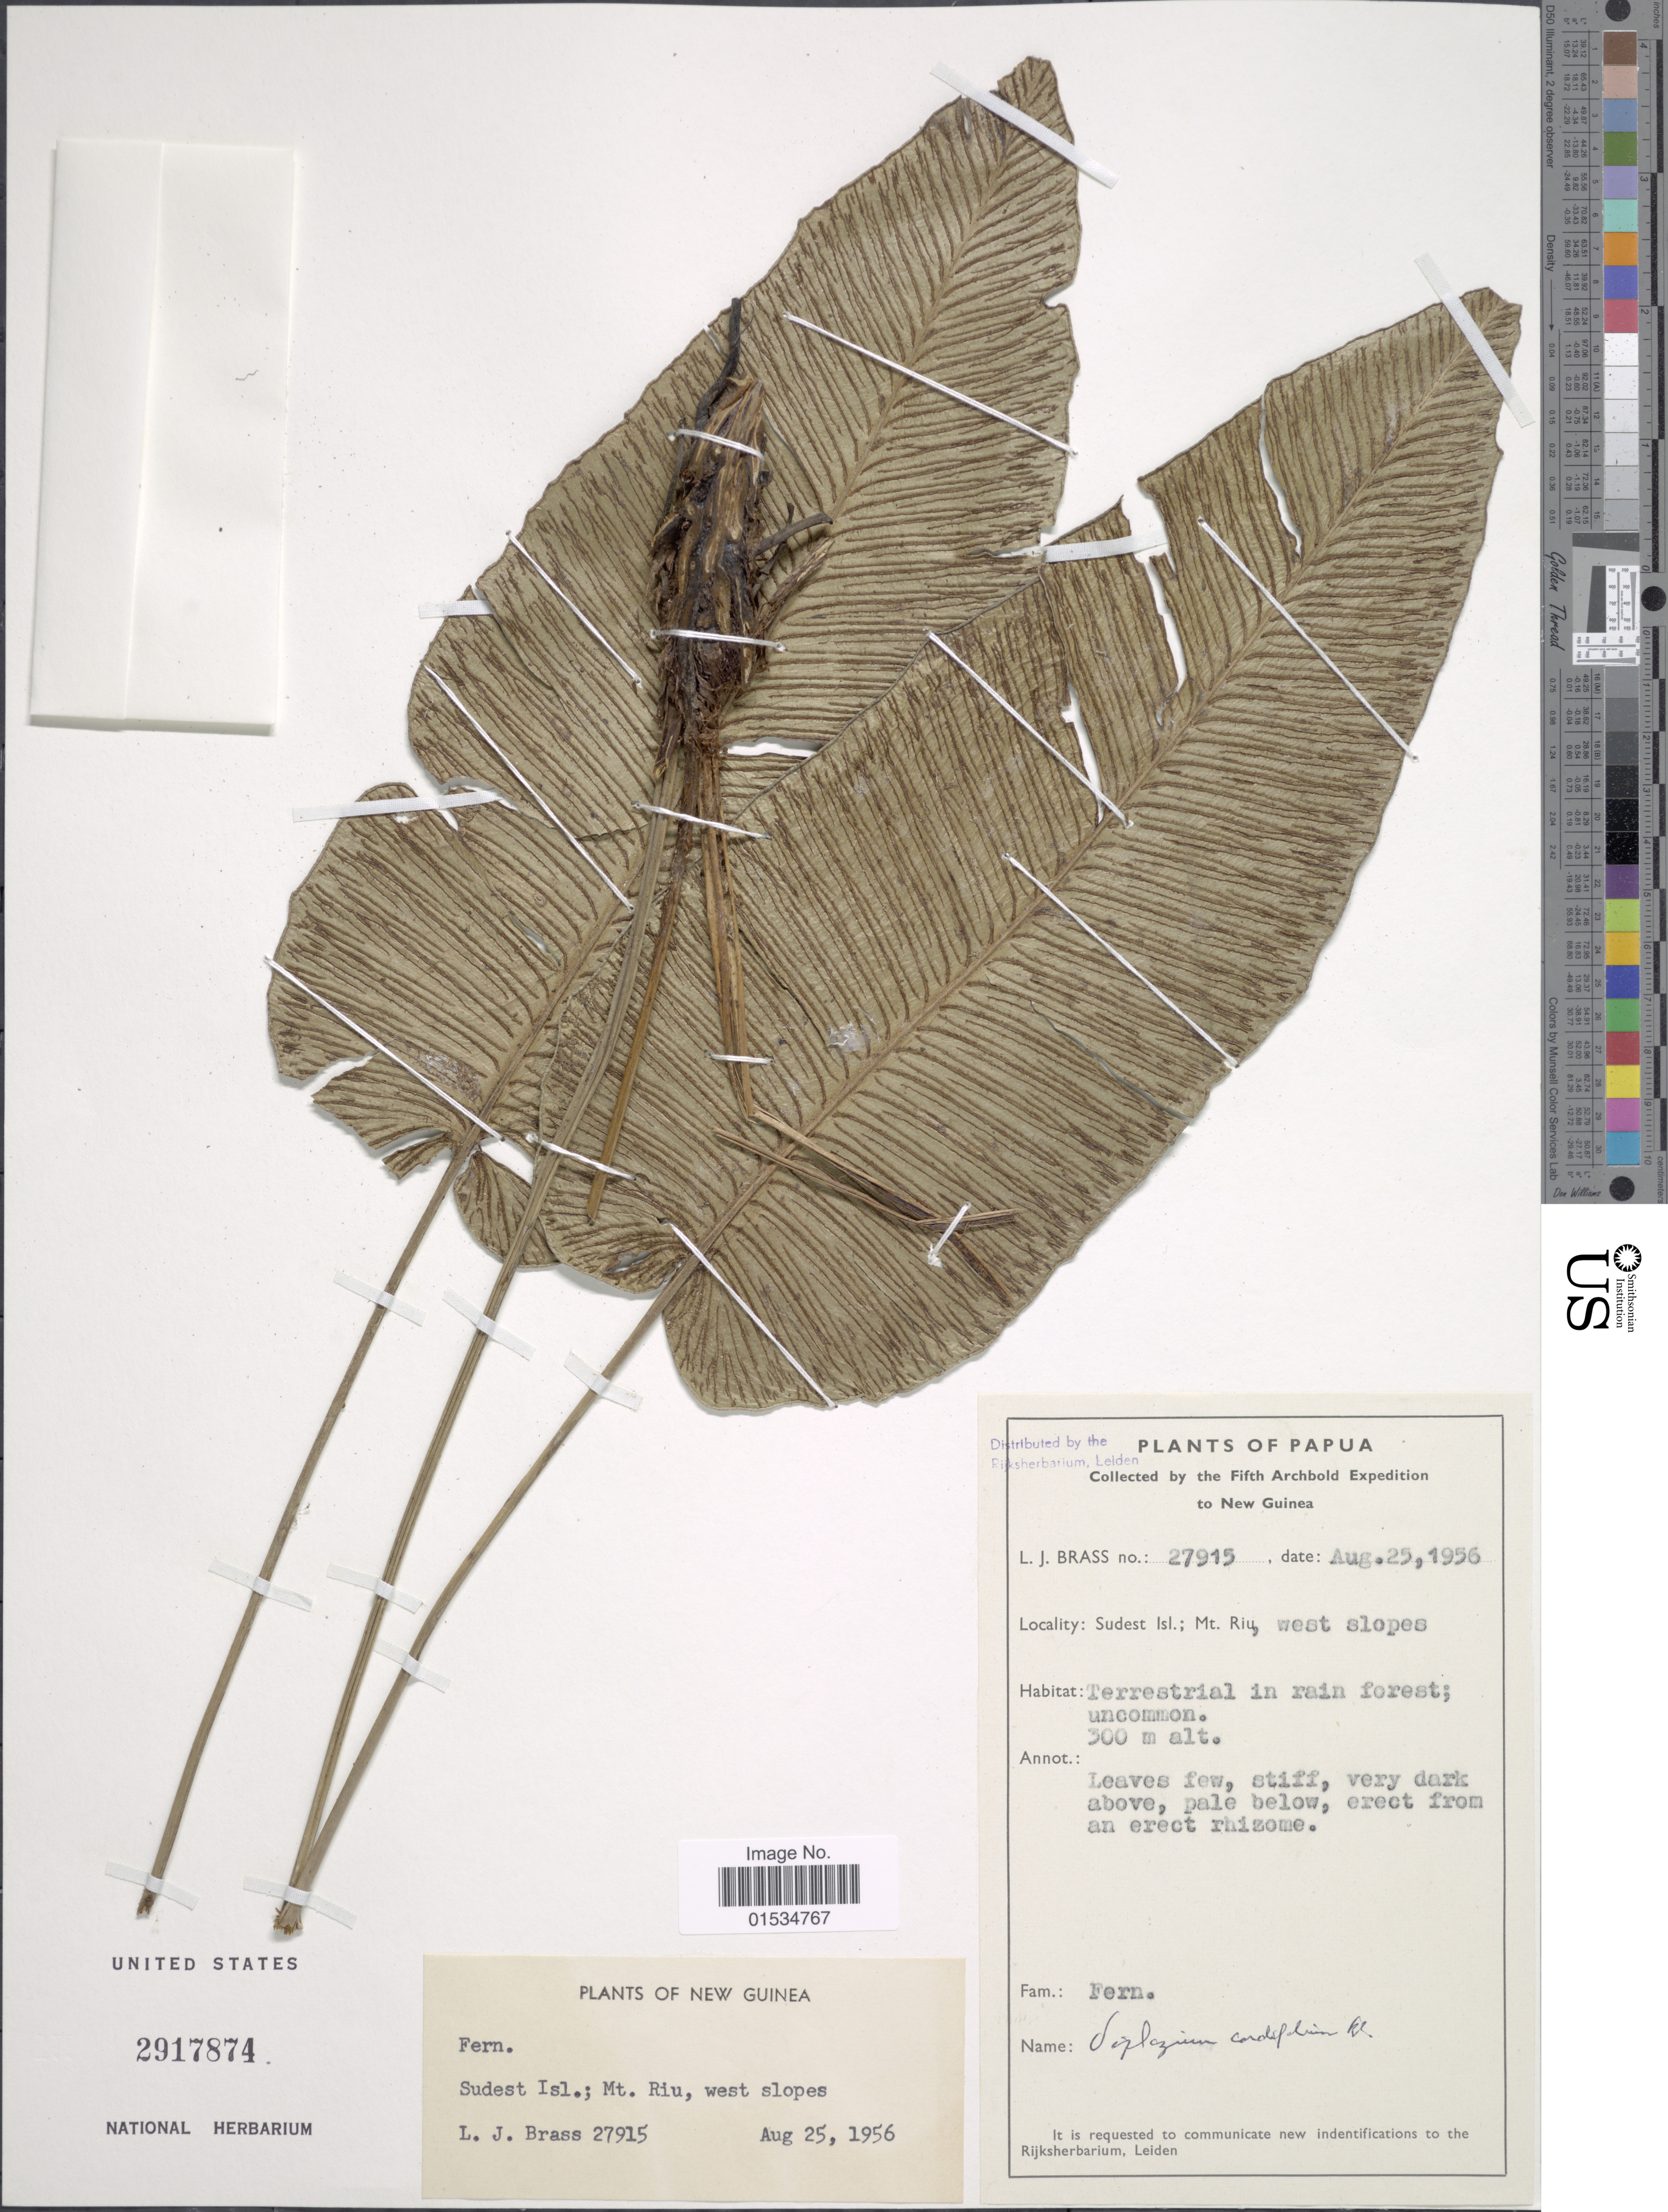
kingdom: Plantae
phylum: Tracheophyta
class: Polypodiopsida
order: Polypodiales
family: Athyriaceae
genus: Diplazium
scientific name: Diplazium cordifolium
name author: Blume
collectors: L. J. Brass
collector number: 27915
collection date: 1956-08-25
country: Papua New Guinea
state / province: Milne Bay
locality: Sudest Isl.'; Mt. Riu, west slopes, New Guinea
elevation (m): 300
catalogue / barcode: US 2917874